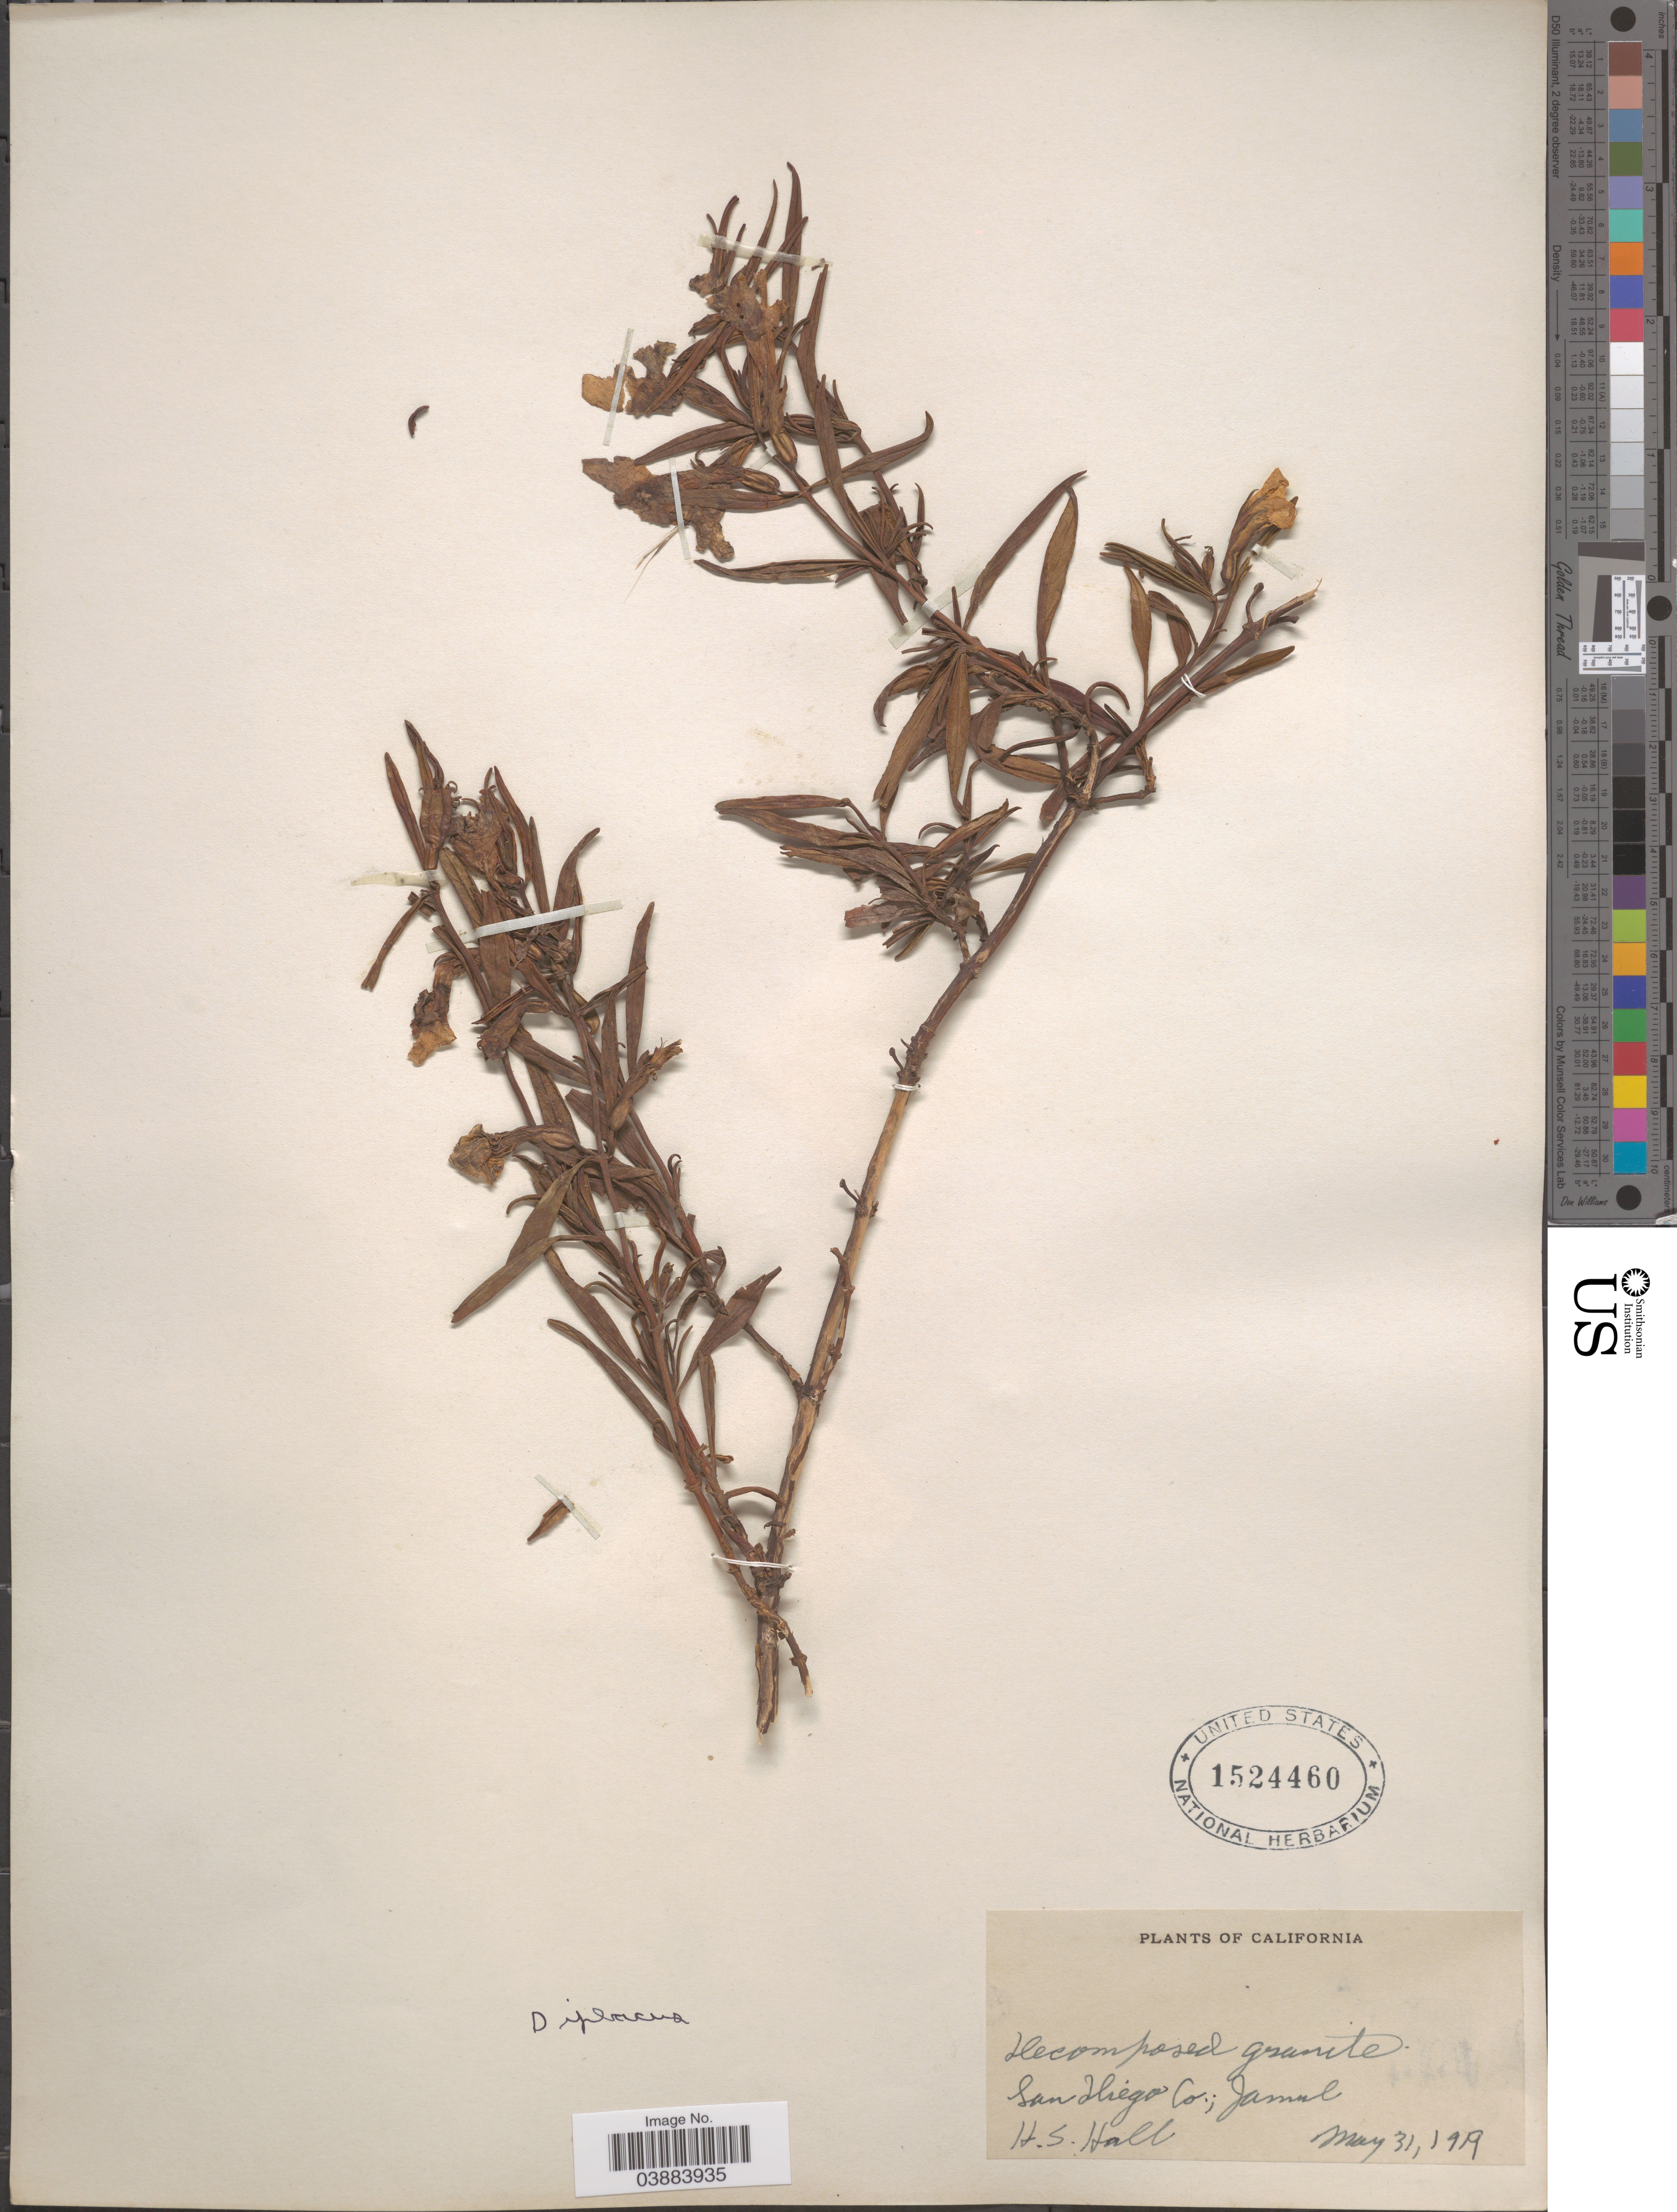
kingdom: Plantae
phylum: Tracheophyta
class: Magnoliopsida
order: Lamiales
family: Phrymaceae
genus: Diplacus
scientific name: Diplacus sp.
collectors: H. Hall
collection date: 1919-05-31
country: United States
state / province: California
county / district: San Diego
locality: San Diego Co.; Jamul.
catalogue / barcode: US 1524460